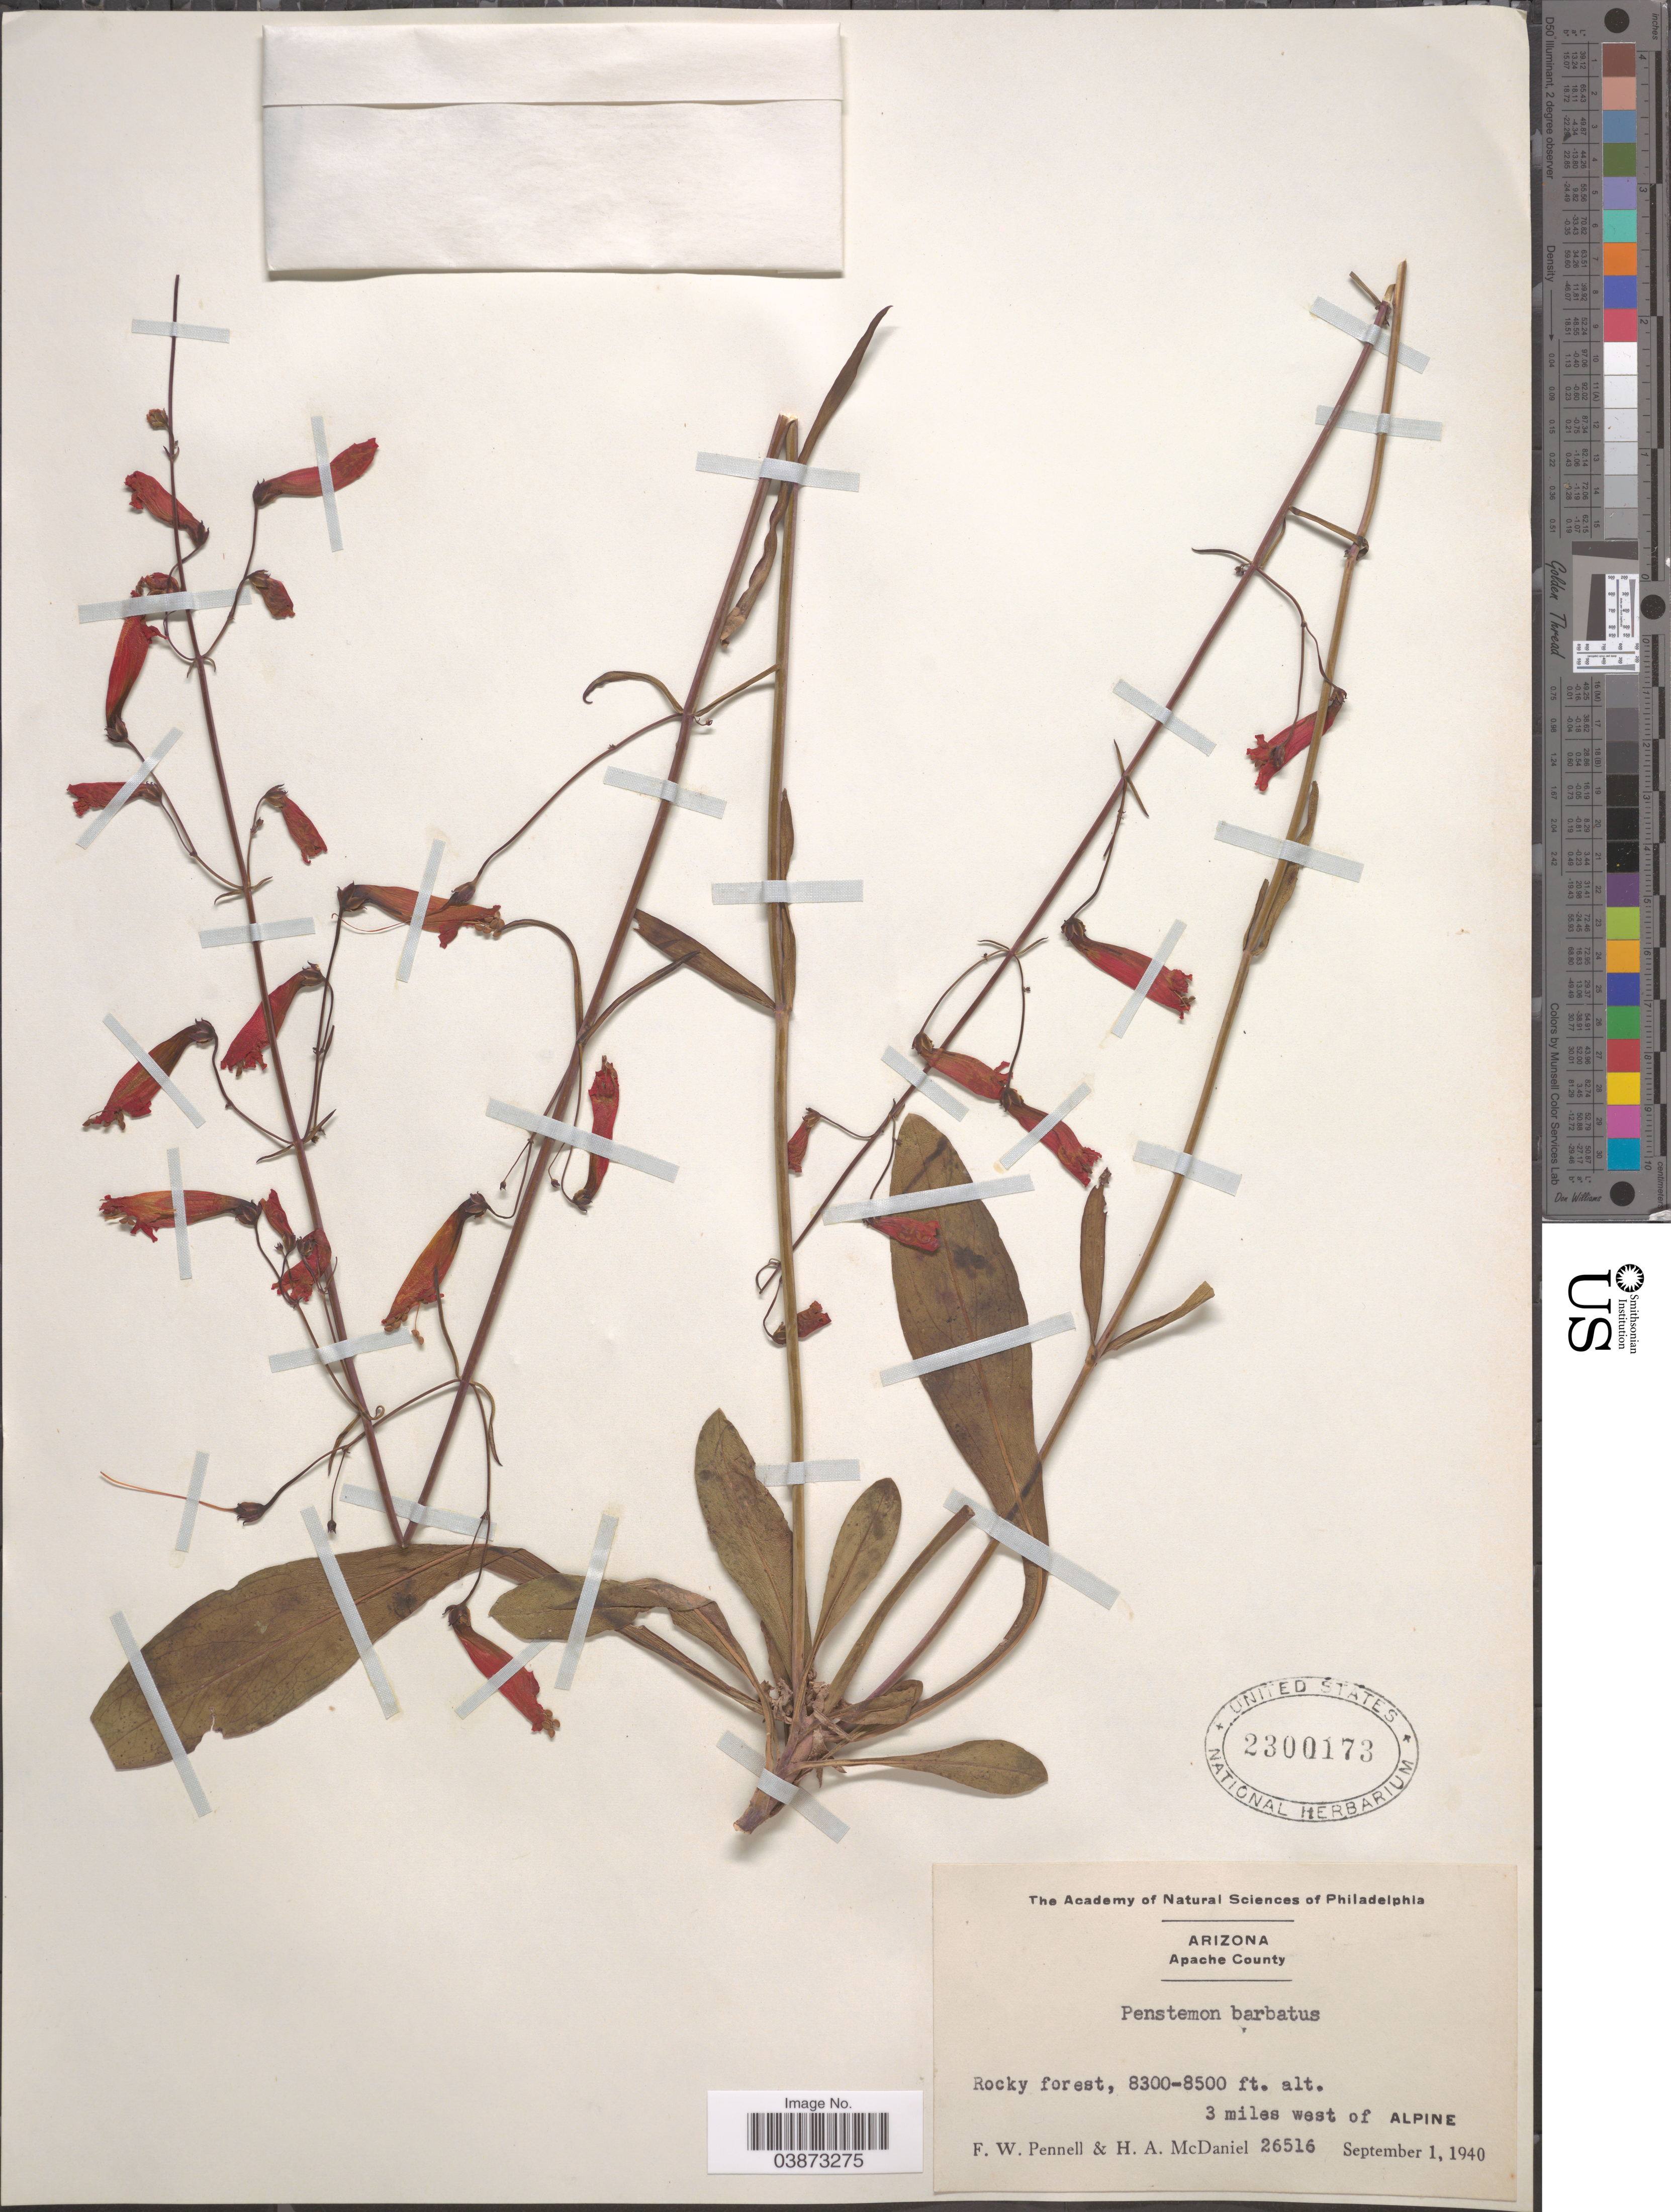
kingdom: Plantae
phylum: Tracheophyta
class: Magnoliopsida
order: Lamiales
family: Plantaginaceae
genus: Penstemon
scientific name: Penstemon barbatus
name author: (Cav.) Roth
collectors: F. W. Pennell & H. McDaniel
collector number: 26516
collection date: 1940-09-01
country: United States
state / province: Arizona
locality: Apache County. 3 miles west of Alpine.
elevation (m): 2530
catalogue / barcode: US 2300173